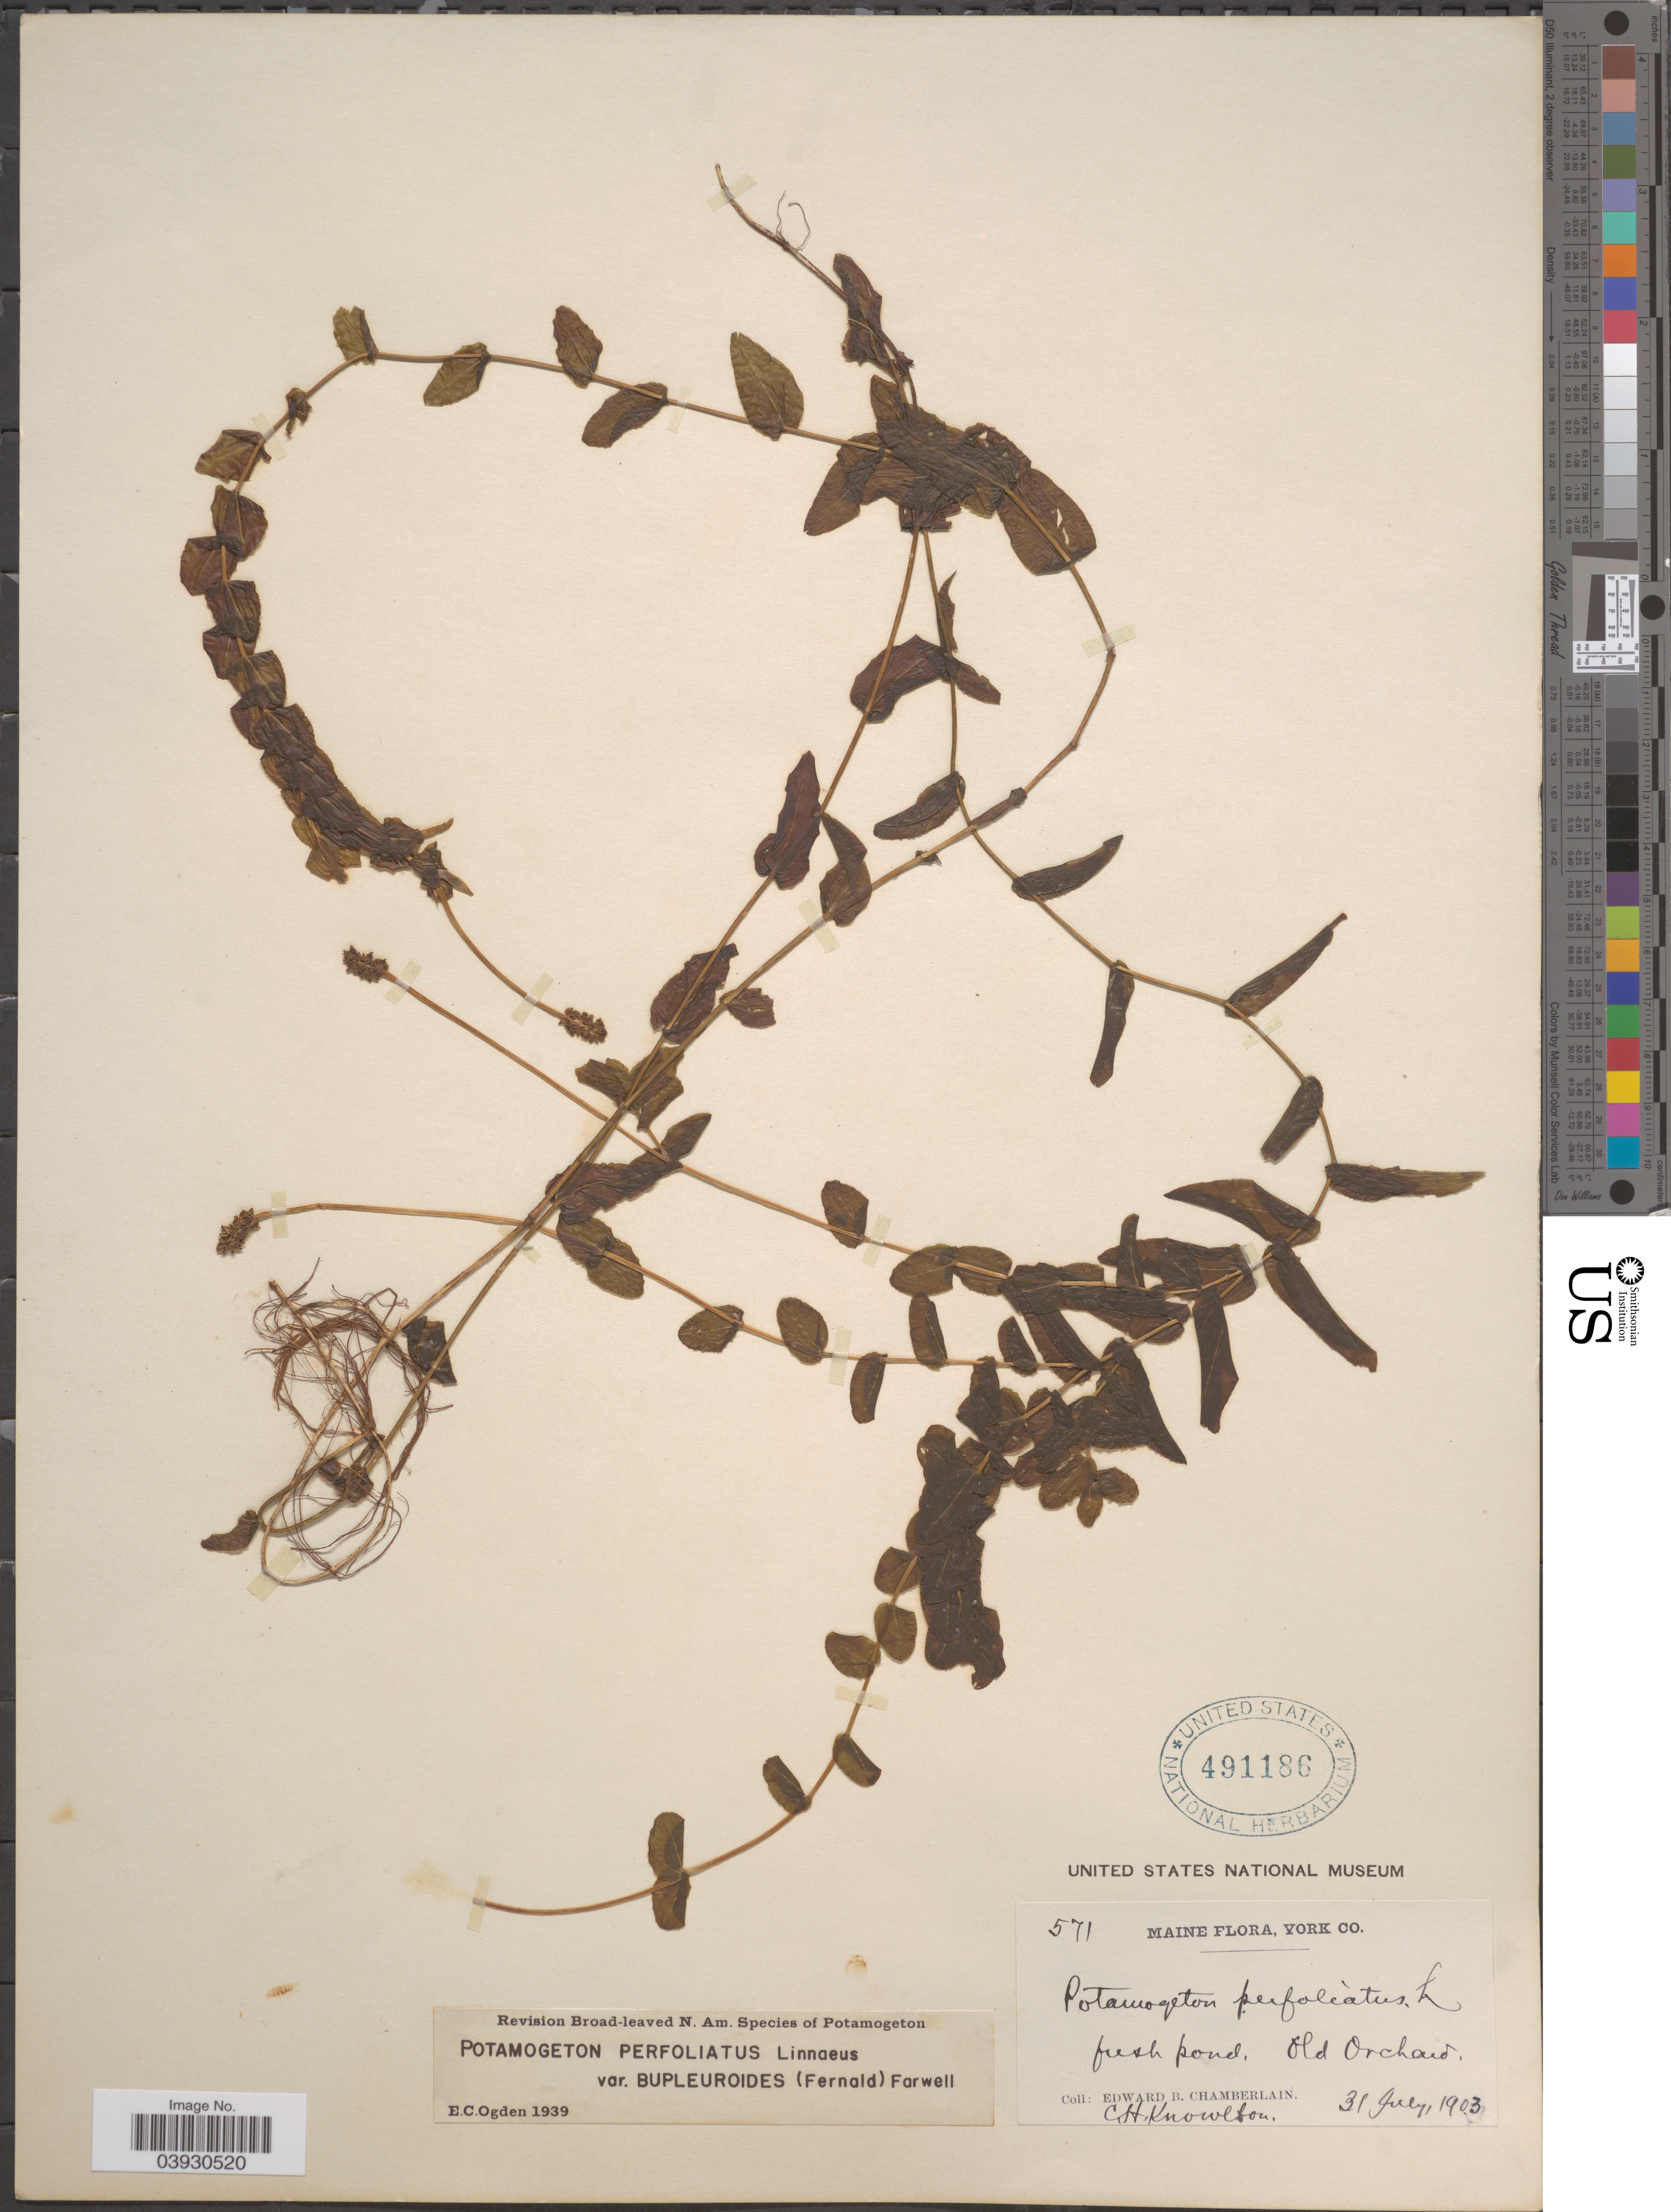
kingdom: Plantae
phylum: Tracheophyta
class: Liliopsida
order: Alismatales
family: Potamogetonaceae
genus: Potamogeton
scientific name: Potamogeton perfoliatus var. bupleuroides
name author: (Fernald) Farw.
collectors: E. Chamberlain & C. H. Knowlton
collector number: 571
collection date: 1903-07-31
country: United States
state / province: Maine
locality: York Co. Fresh pond, Old Orchard.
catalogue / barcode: US 491186